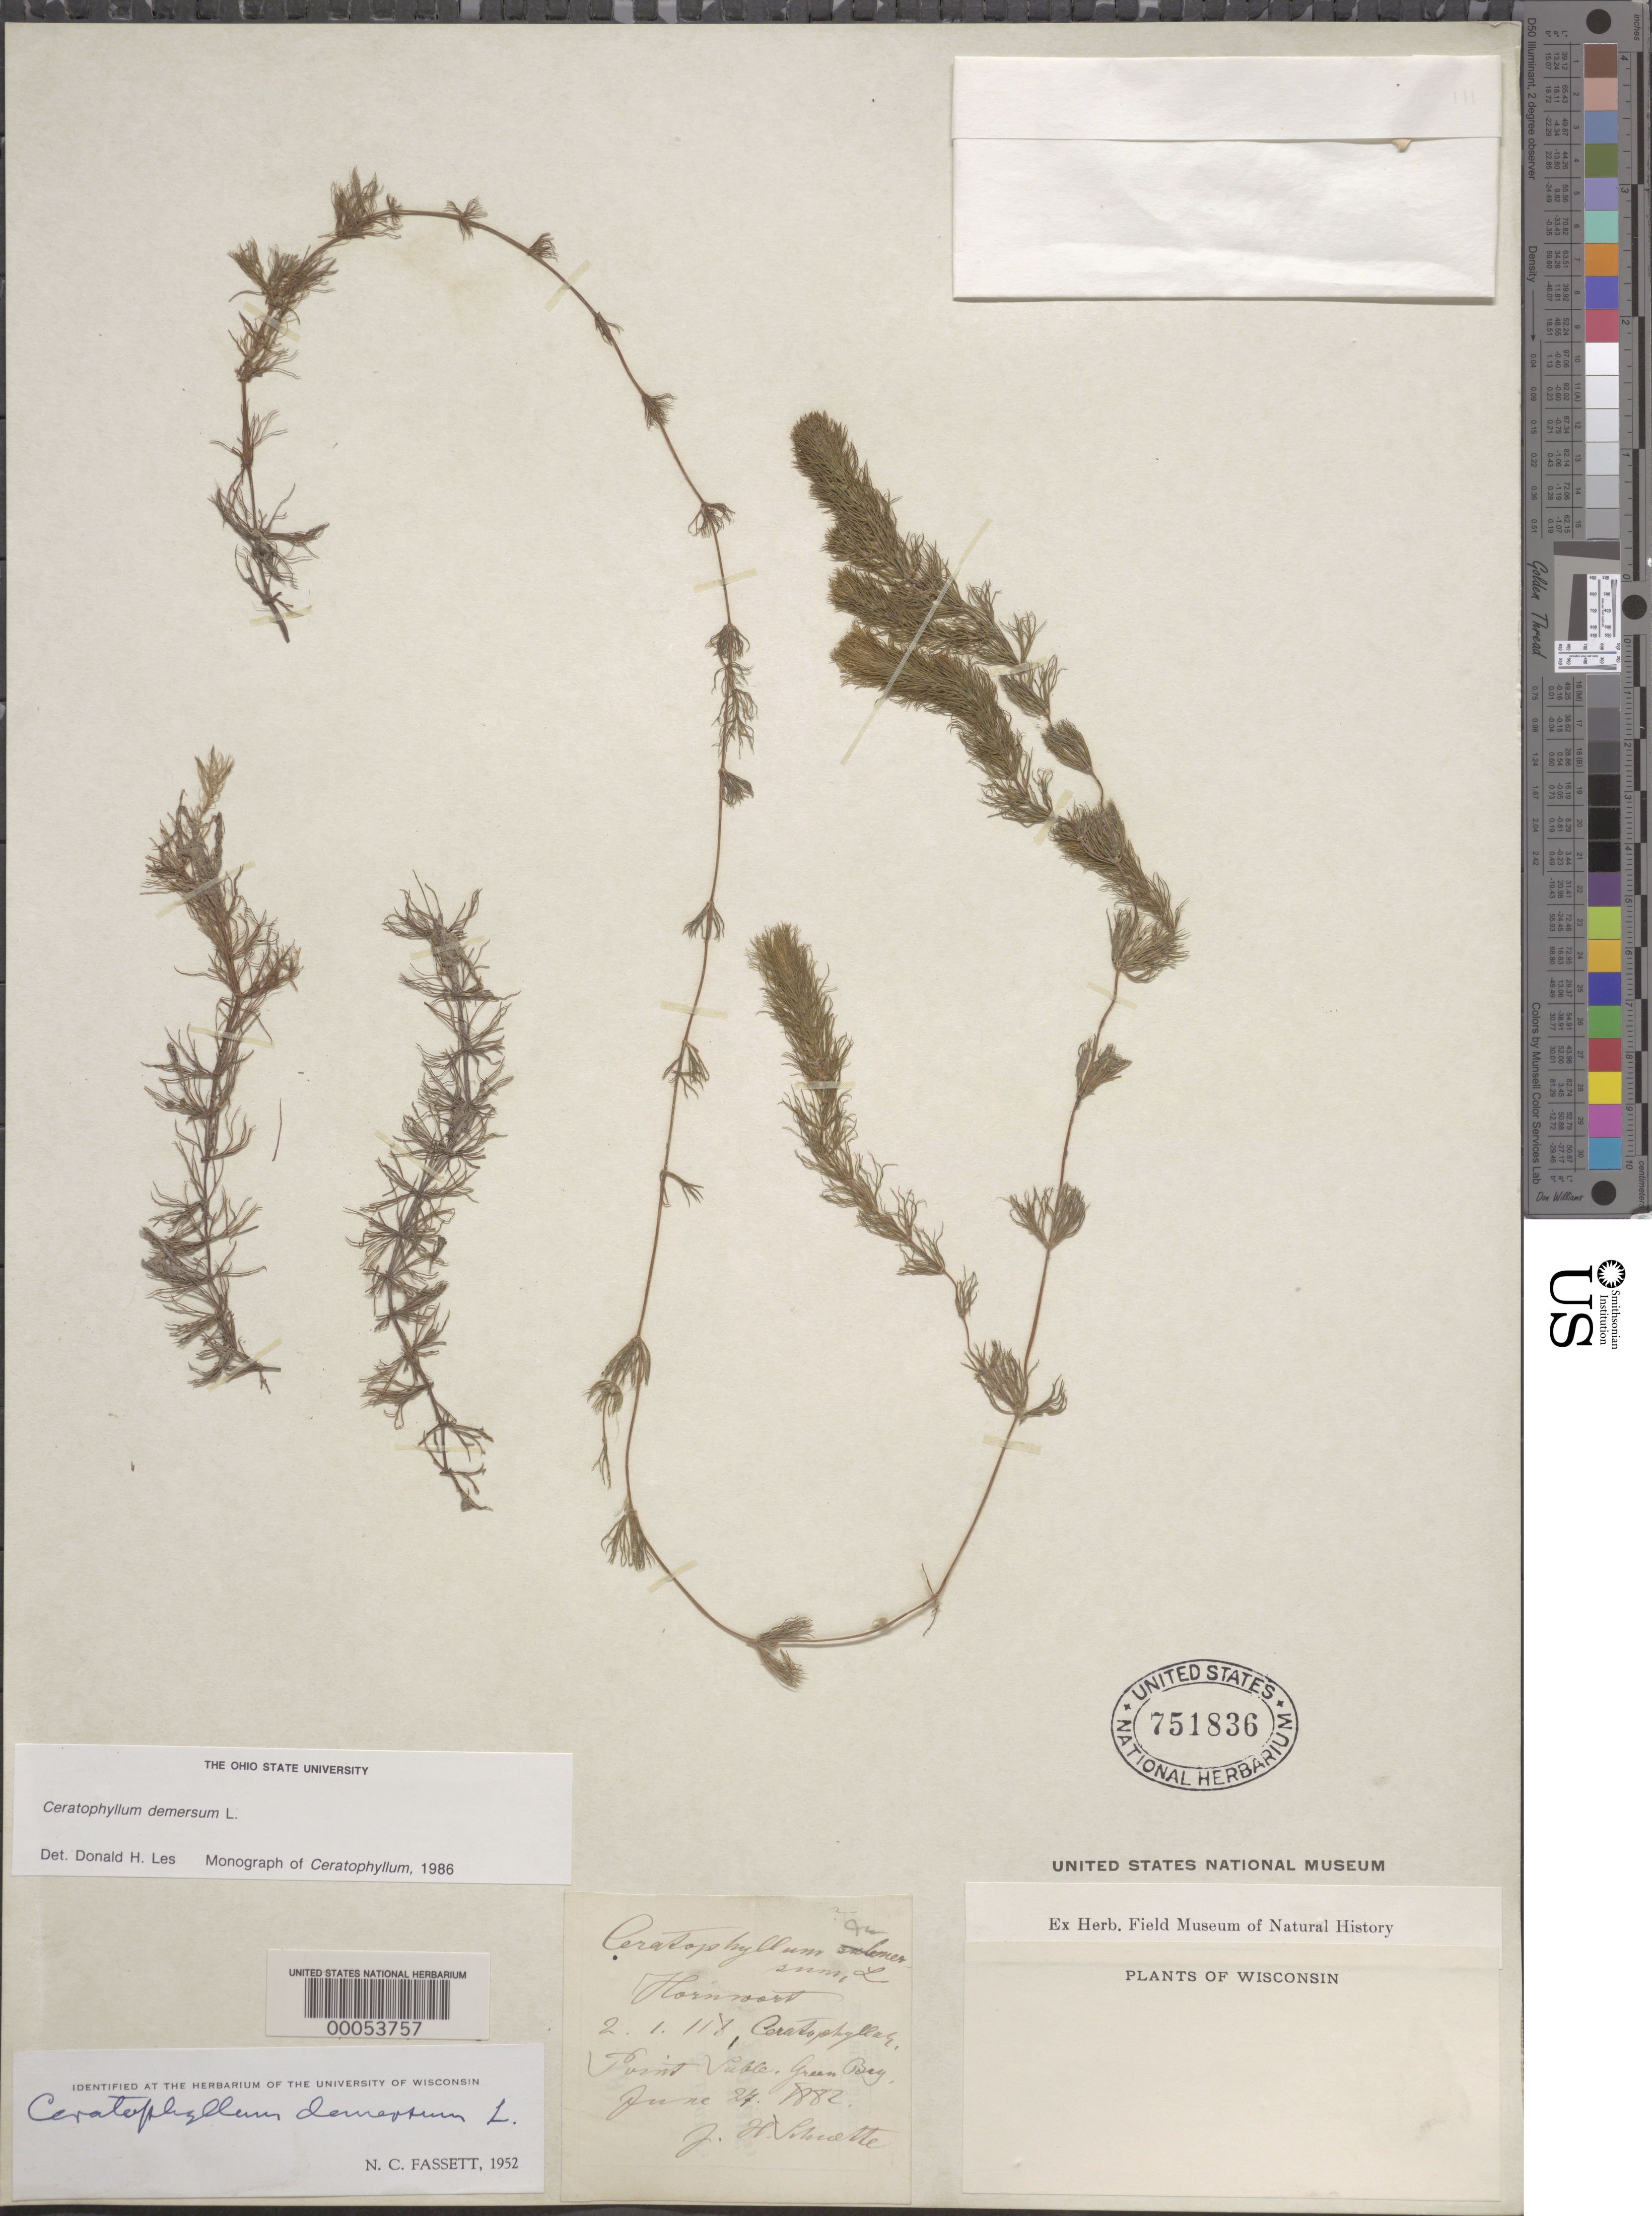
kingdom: Plantae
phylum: Tracheophyta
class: Magnoliopsida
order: Ceratophyllales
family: Ceratophyllaceae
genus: Ceratophyllum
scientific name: Ceratophyllum demersum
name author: L.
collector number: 118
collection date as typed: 27 Jun 1882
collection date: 1882-06-27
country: United States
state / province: Wisconsin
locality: Green bay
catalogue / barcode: US 751836